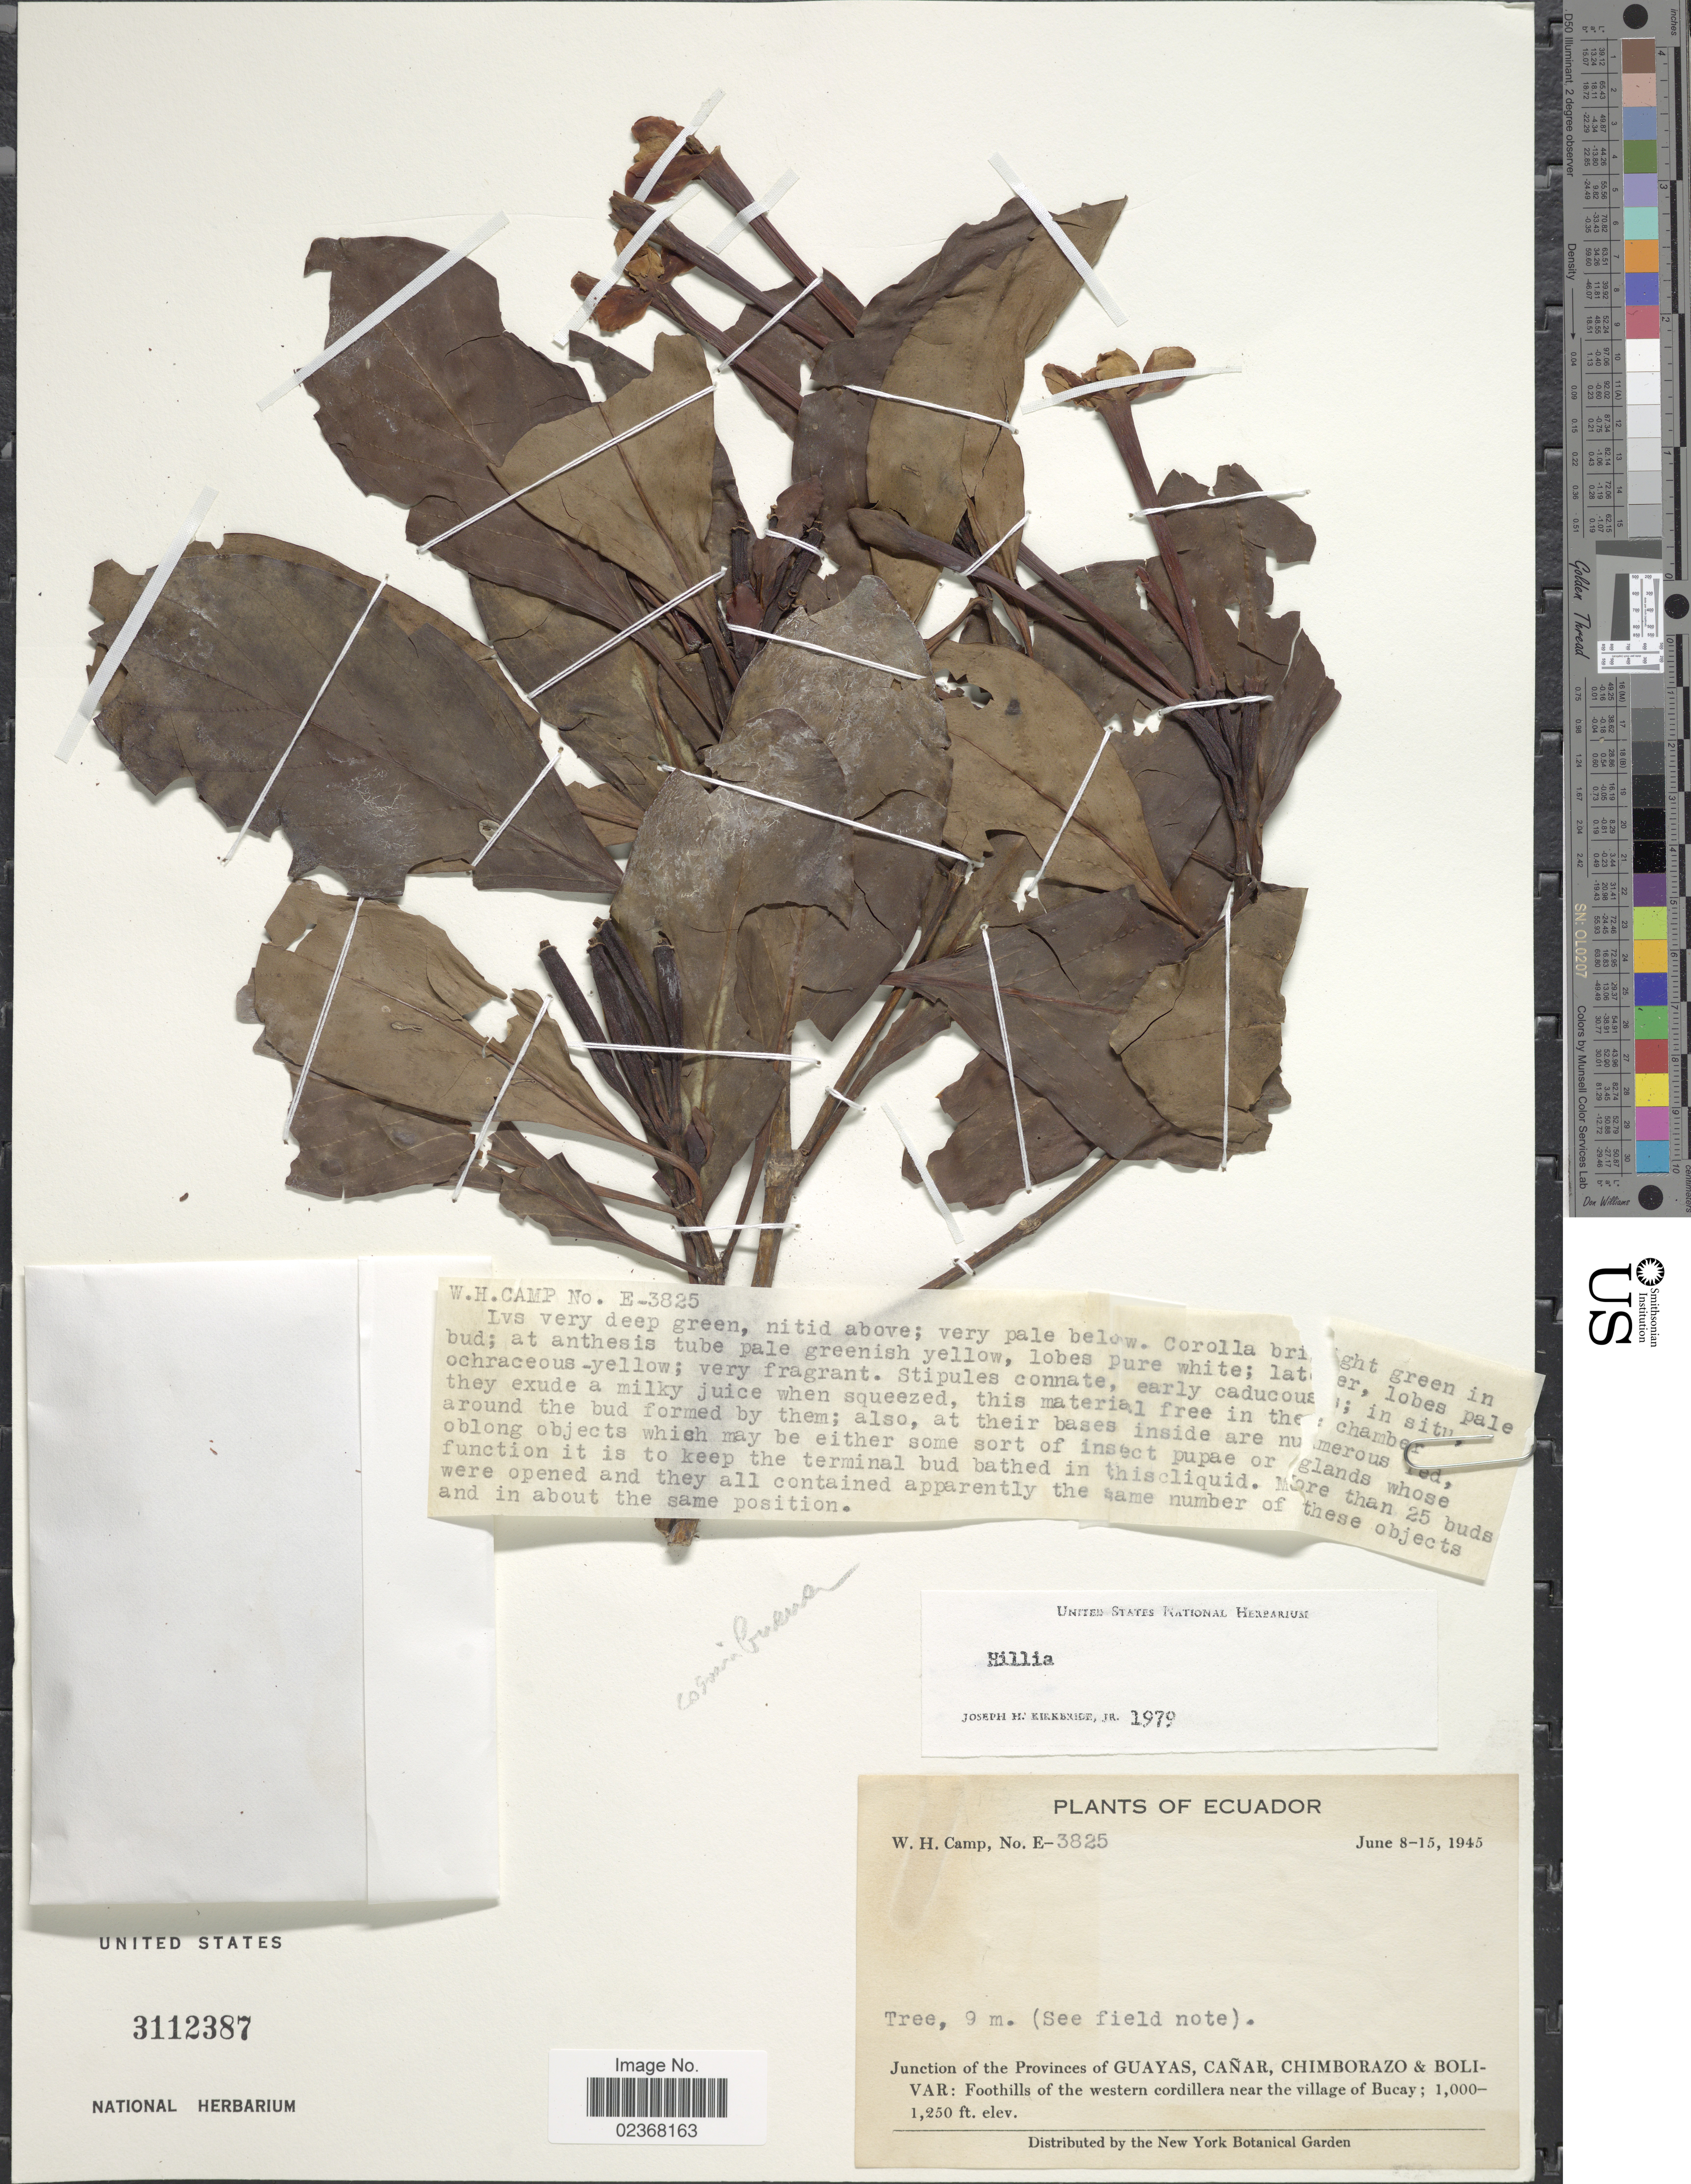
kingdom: Plantae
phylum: Tracheophyta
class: Magnoliopsida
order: Gentianales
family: Rubiaceae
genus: Cosmibuena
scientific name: Cosmibuena grandiflora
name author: (Rose & Pav.) Rusby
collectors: W. H. Camp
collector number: E-3825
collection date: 1945-06-08/1945-06-15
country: Ecuador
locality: Junction of the Provinces of Guayas, Canar, Chimborazo & Bolivar: Foothills of the western cordillera near the village of Bucay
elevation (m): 1000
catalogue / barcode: US 3112387